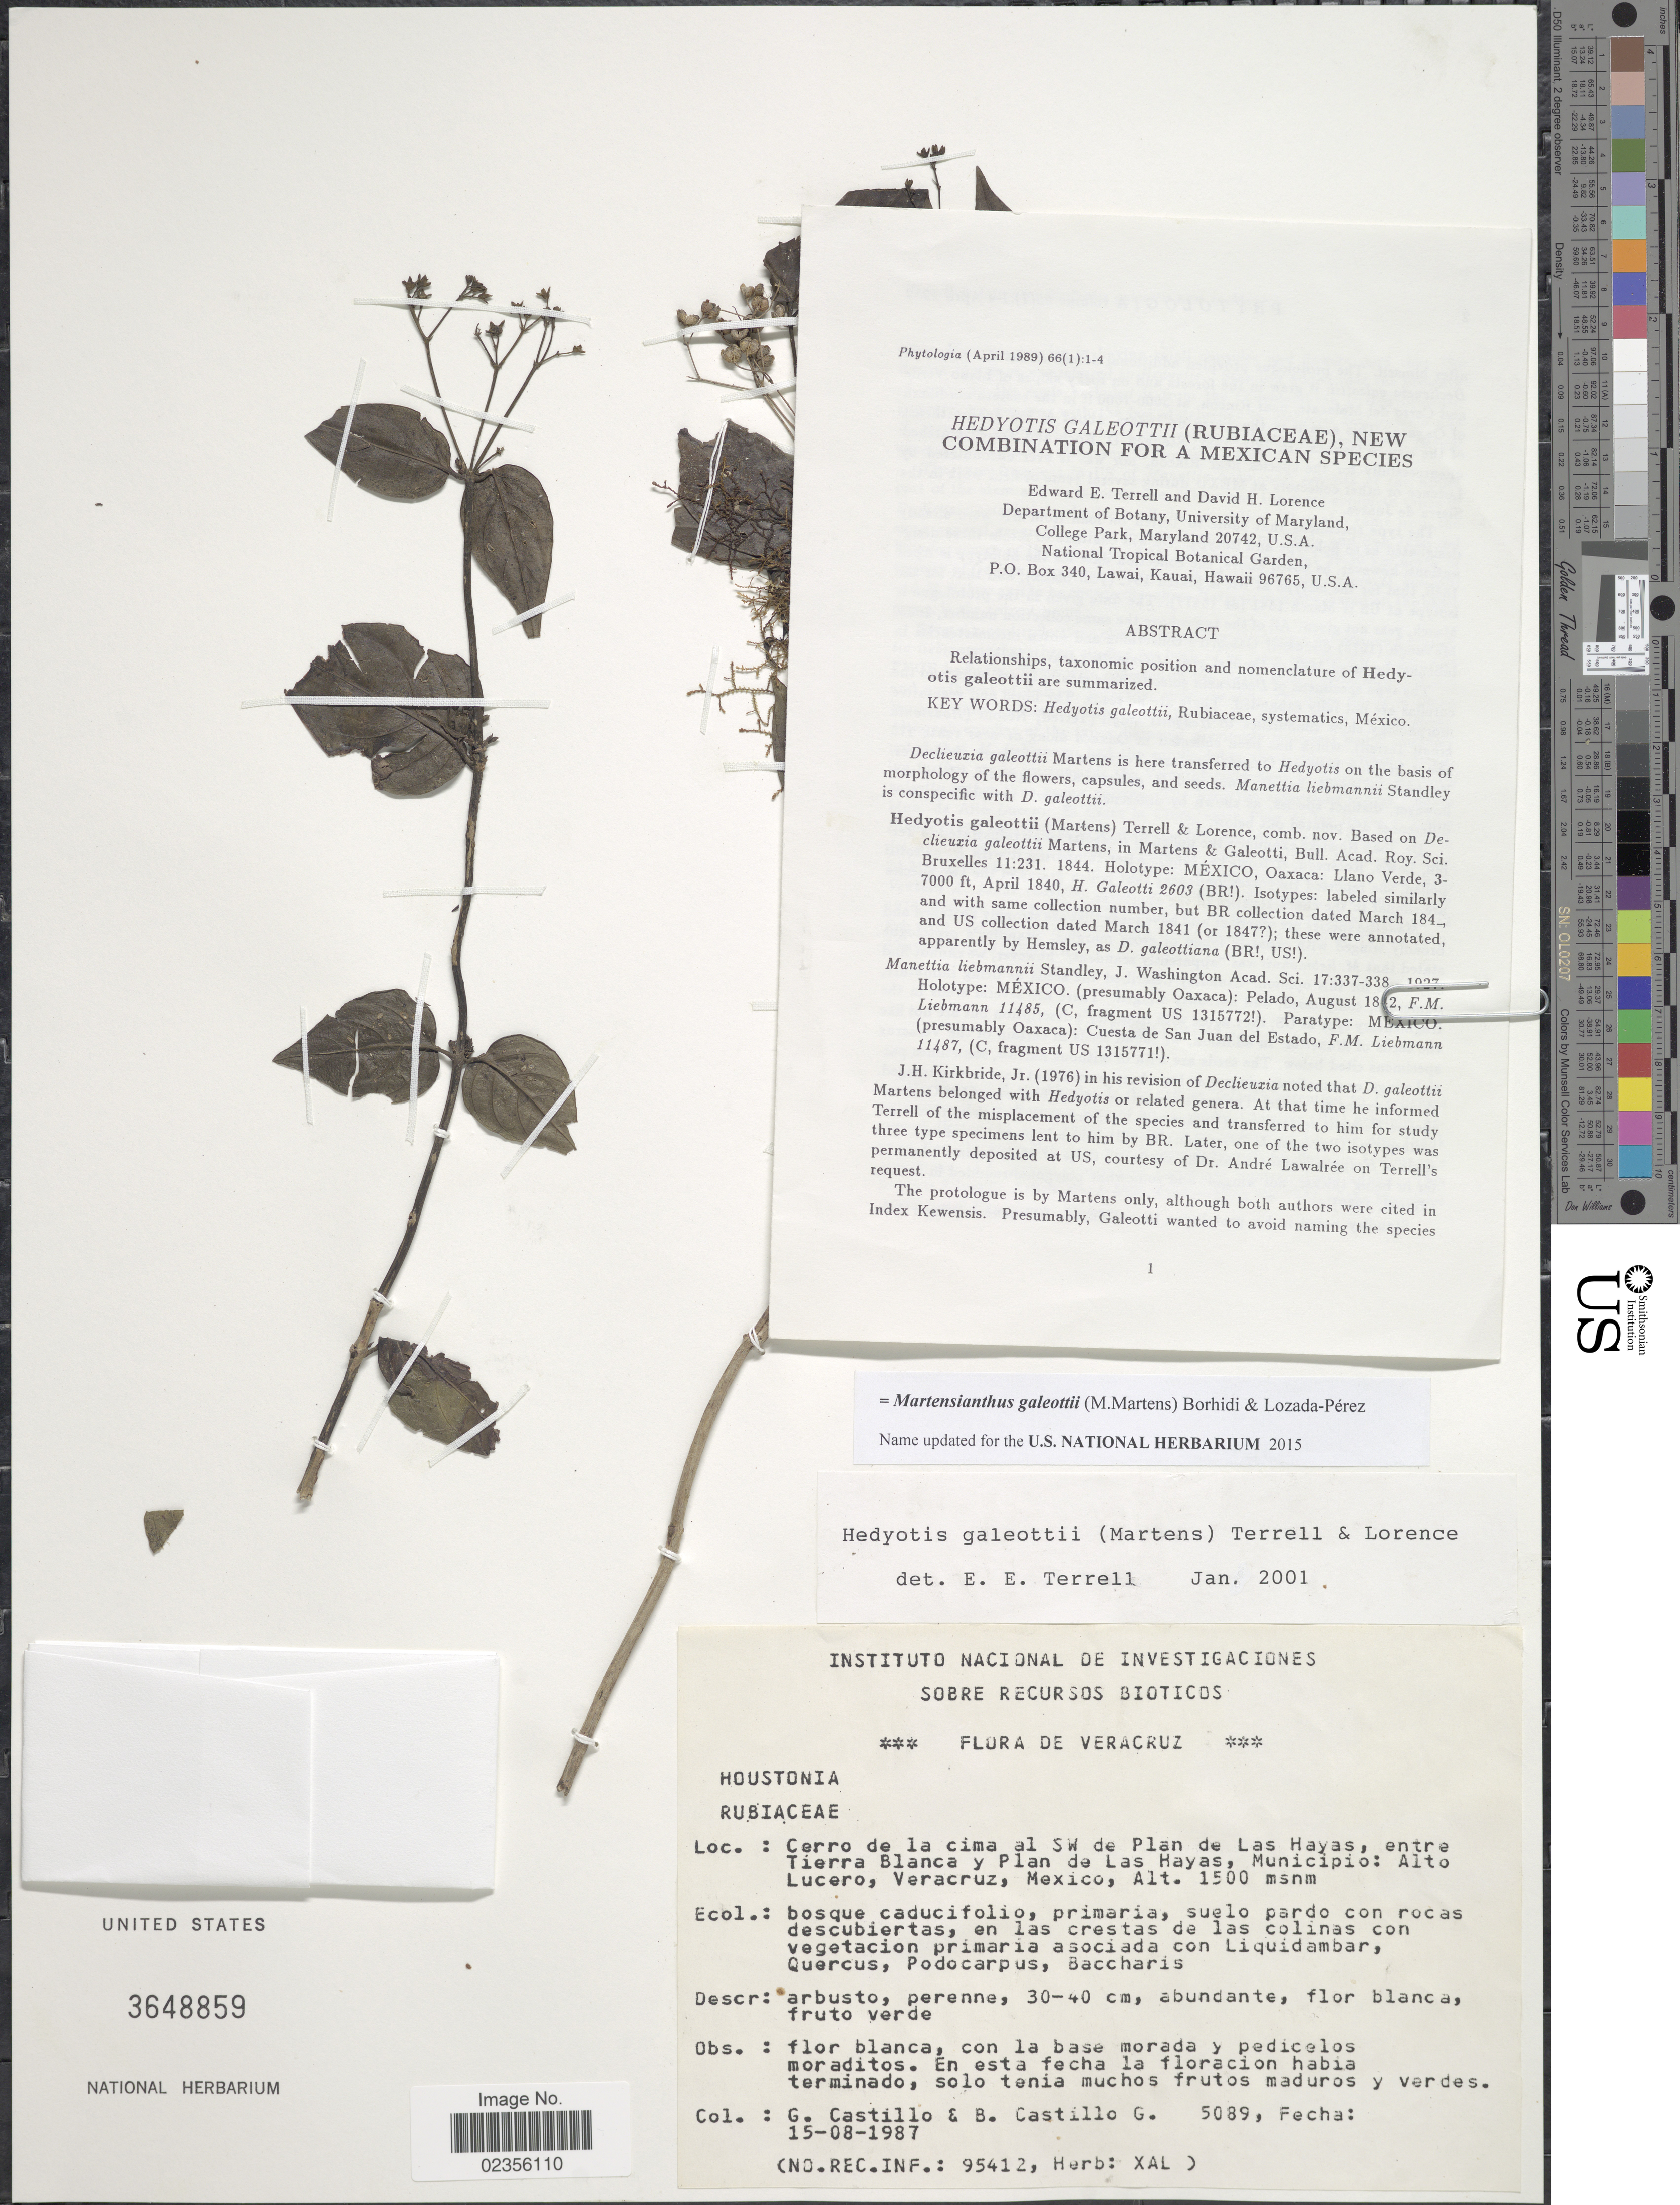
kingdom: Plantae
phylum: Tracheophyta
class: Magnoliopsida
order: Gentianales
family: Rubiaceae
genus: Martensianthus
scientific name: Martensianthus galeottii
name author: (Borhidi & Salas-Mor.) Borhidi & Lozada-Pérez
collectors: G. Castillo & B. Castillo G.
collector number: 5089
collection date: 1987-08-15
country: Mexico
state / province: Veracruz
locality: Veracruz. Cerro de la cima al SW de Plan de Las Hayas, entre Tierra Blanca y Plan de Las Hayas, Municipio: Alto Lucero, Veracruz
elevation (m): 1500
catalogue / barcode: US 3648859